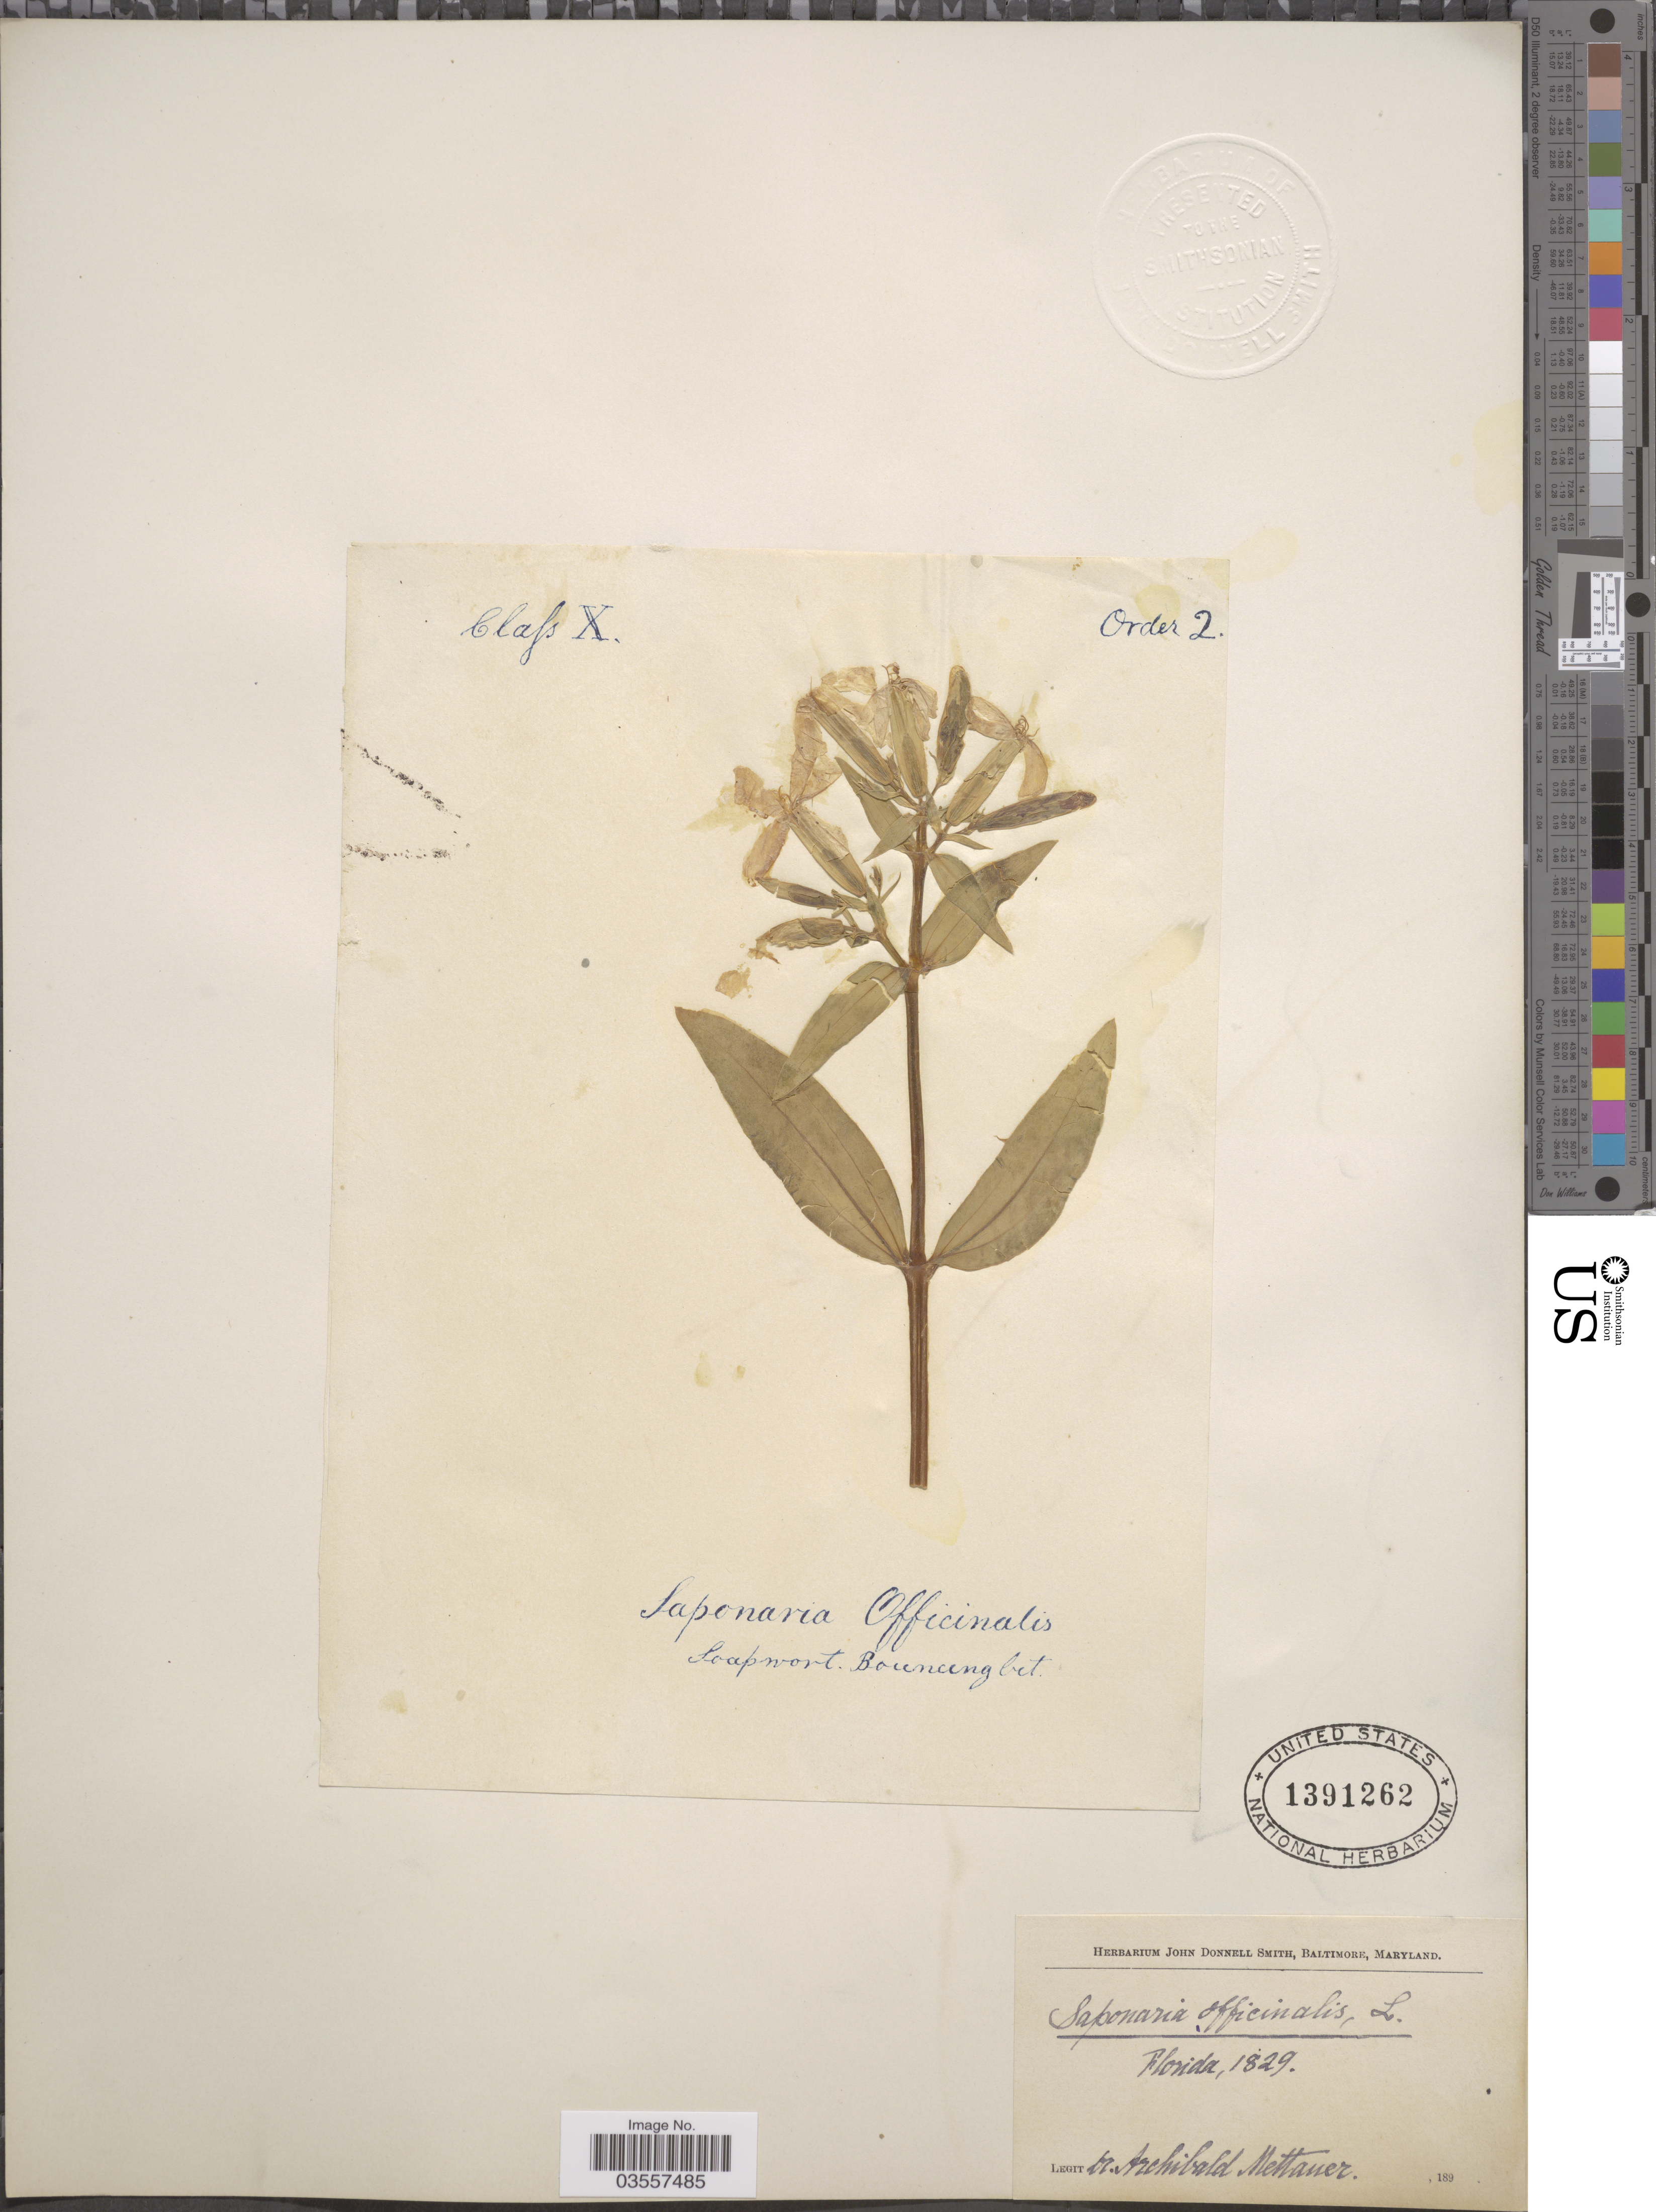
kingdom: Plantae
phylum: Tracheophyta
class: Magnoliopsida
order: Caryophyllales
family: Caryophyllaceae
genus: Saponaria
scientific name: Saponaria officinalis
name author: L.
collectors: A. Mettauer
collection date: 1829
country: United States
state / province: Florida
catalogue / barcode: US 1391262